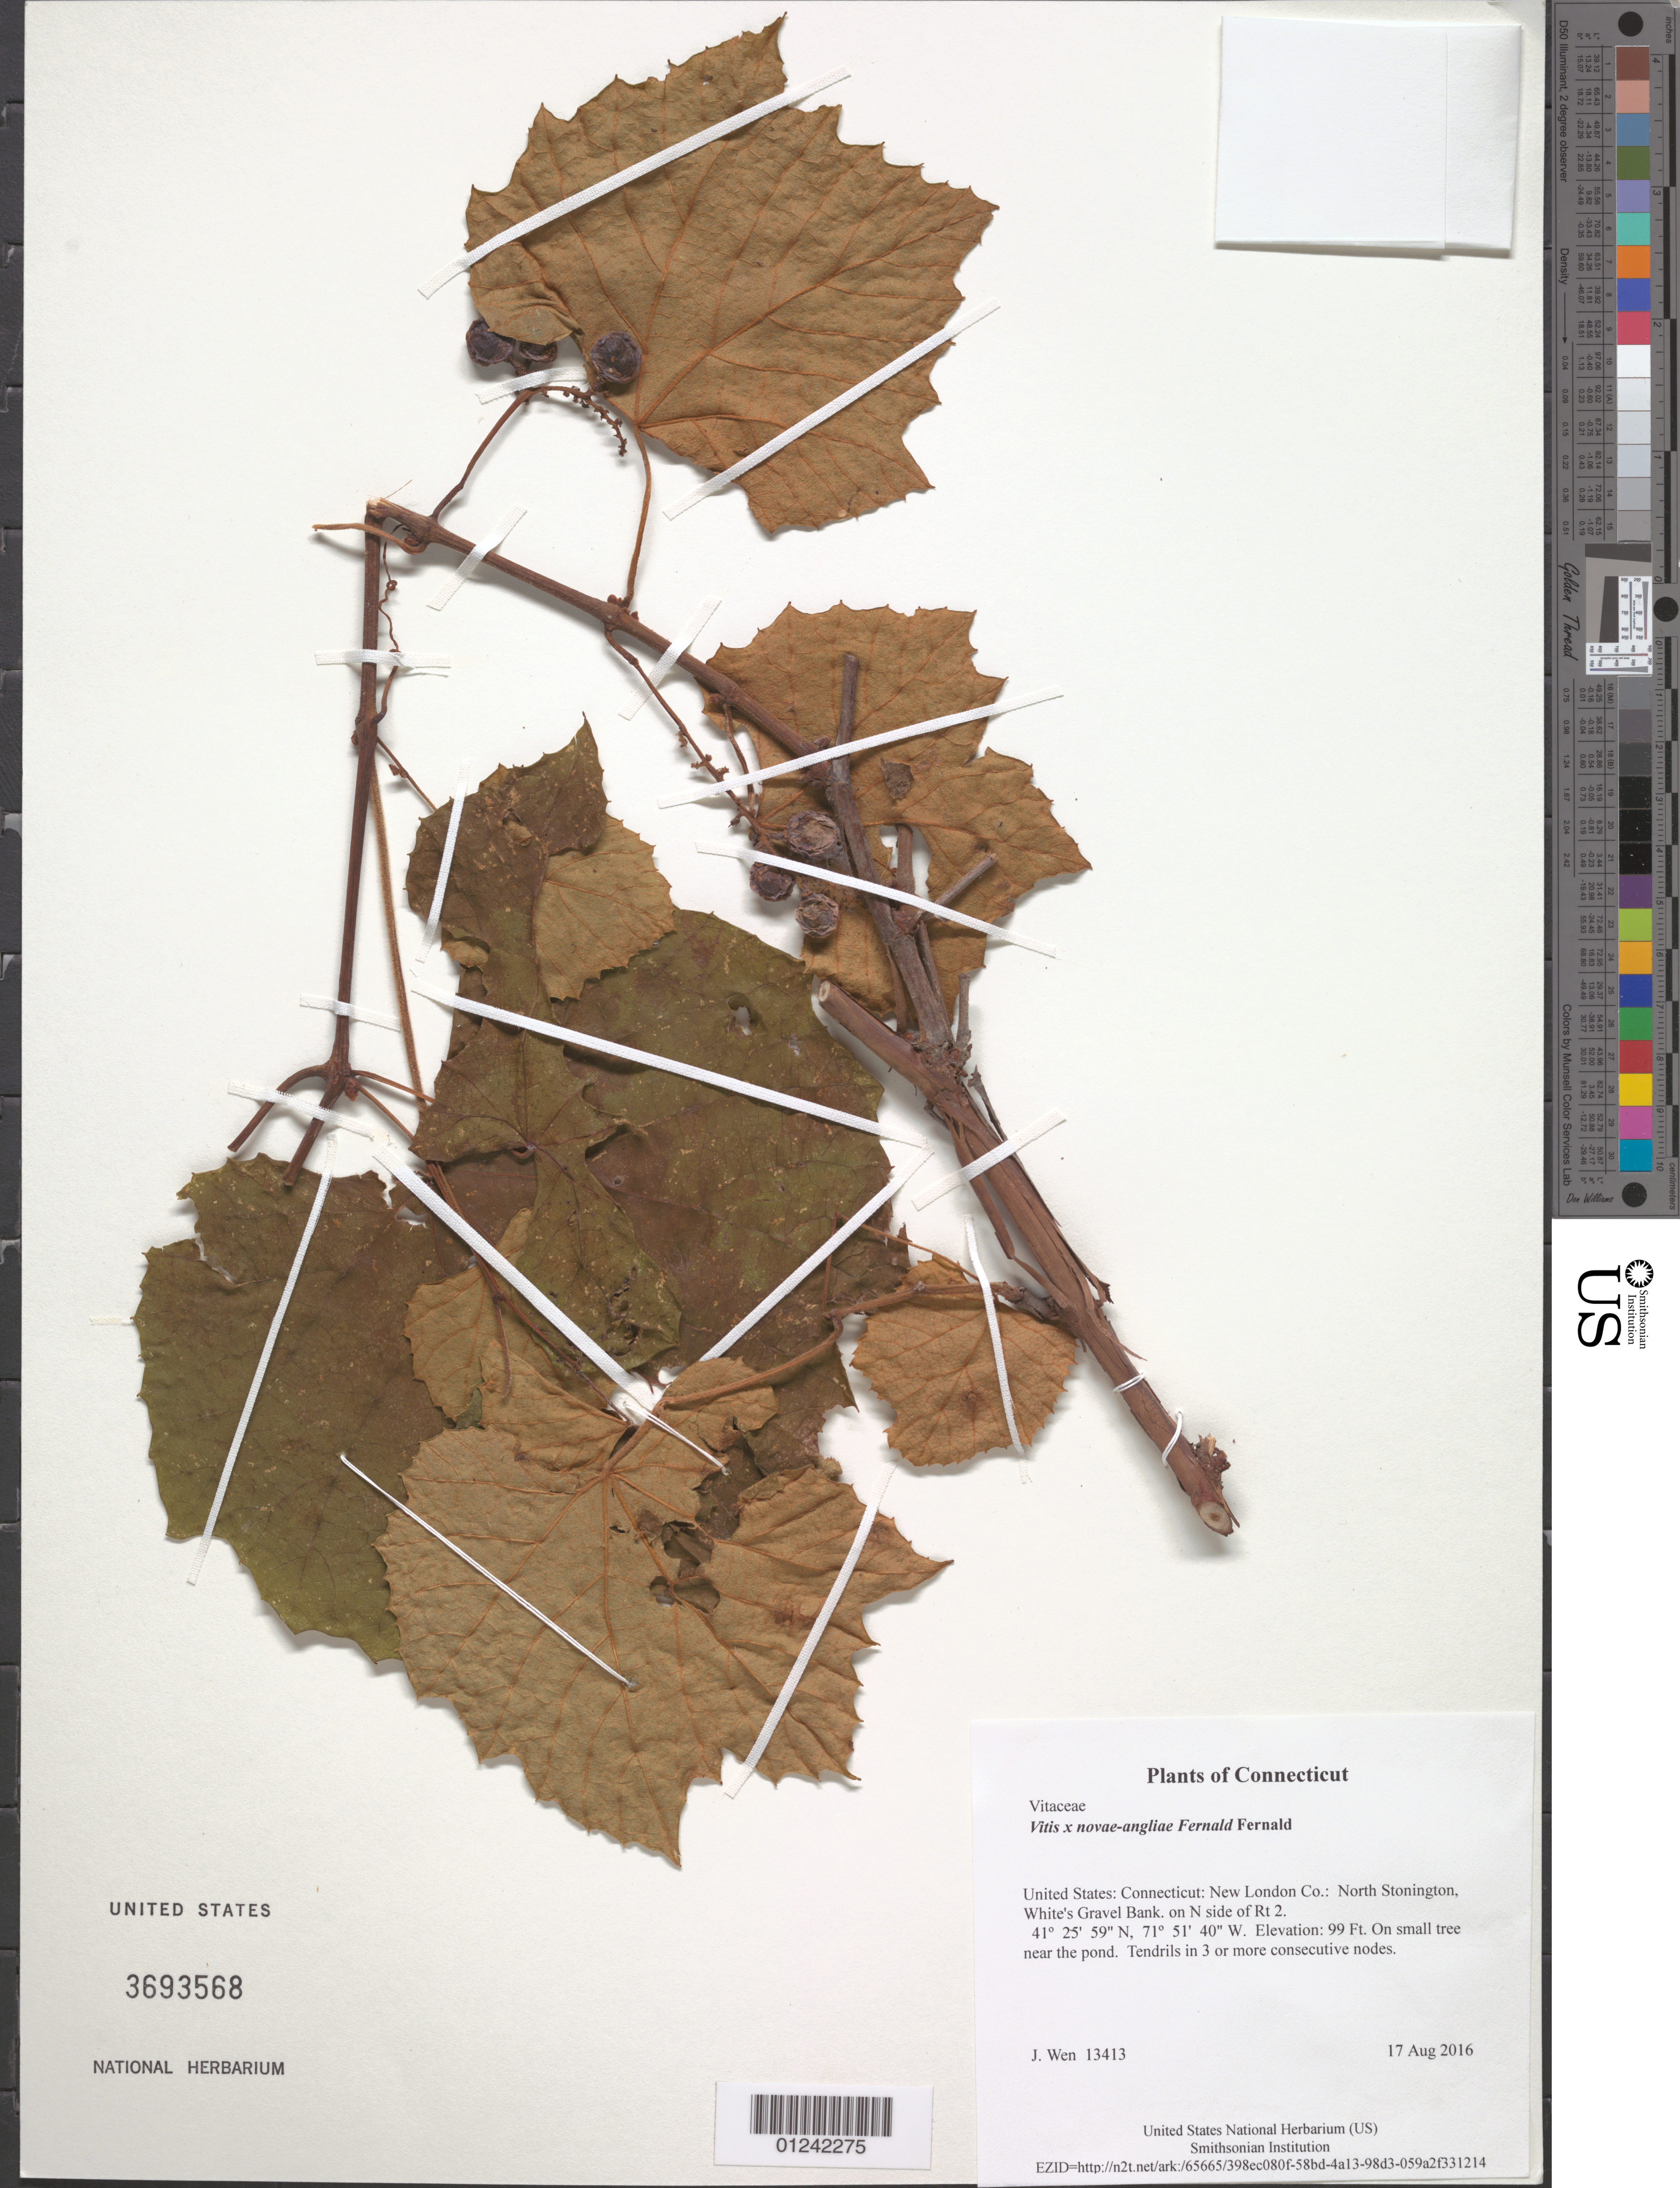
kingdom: Plantae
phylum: Tracheophyta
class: Magnoliopsida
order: Vitales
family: Vitaceae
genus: Vitis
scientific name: Vitis x novae-angliae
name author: Fernald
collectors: J. Wen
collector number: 13413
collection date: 2016-08-17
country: United States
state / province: Connecticut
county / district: New London Co.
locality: North Stonington, White's Gravel Bank. on N side of Rt 2.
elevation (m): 30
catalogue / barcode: US 3693568